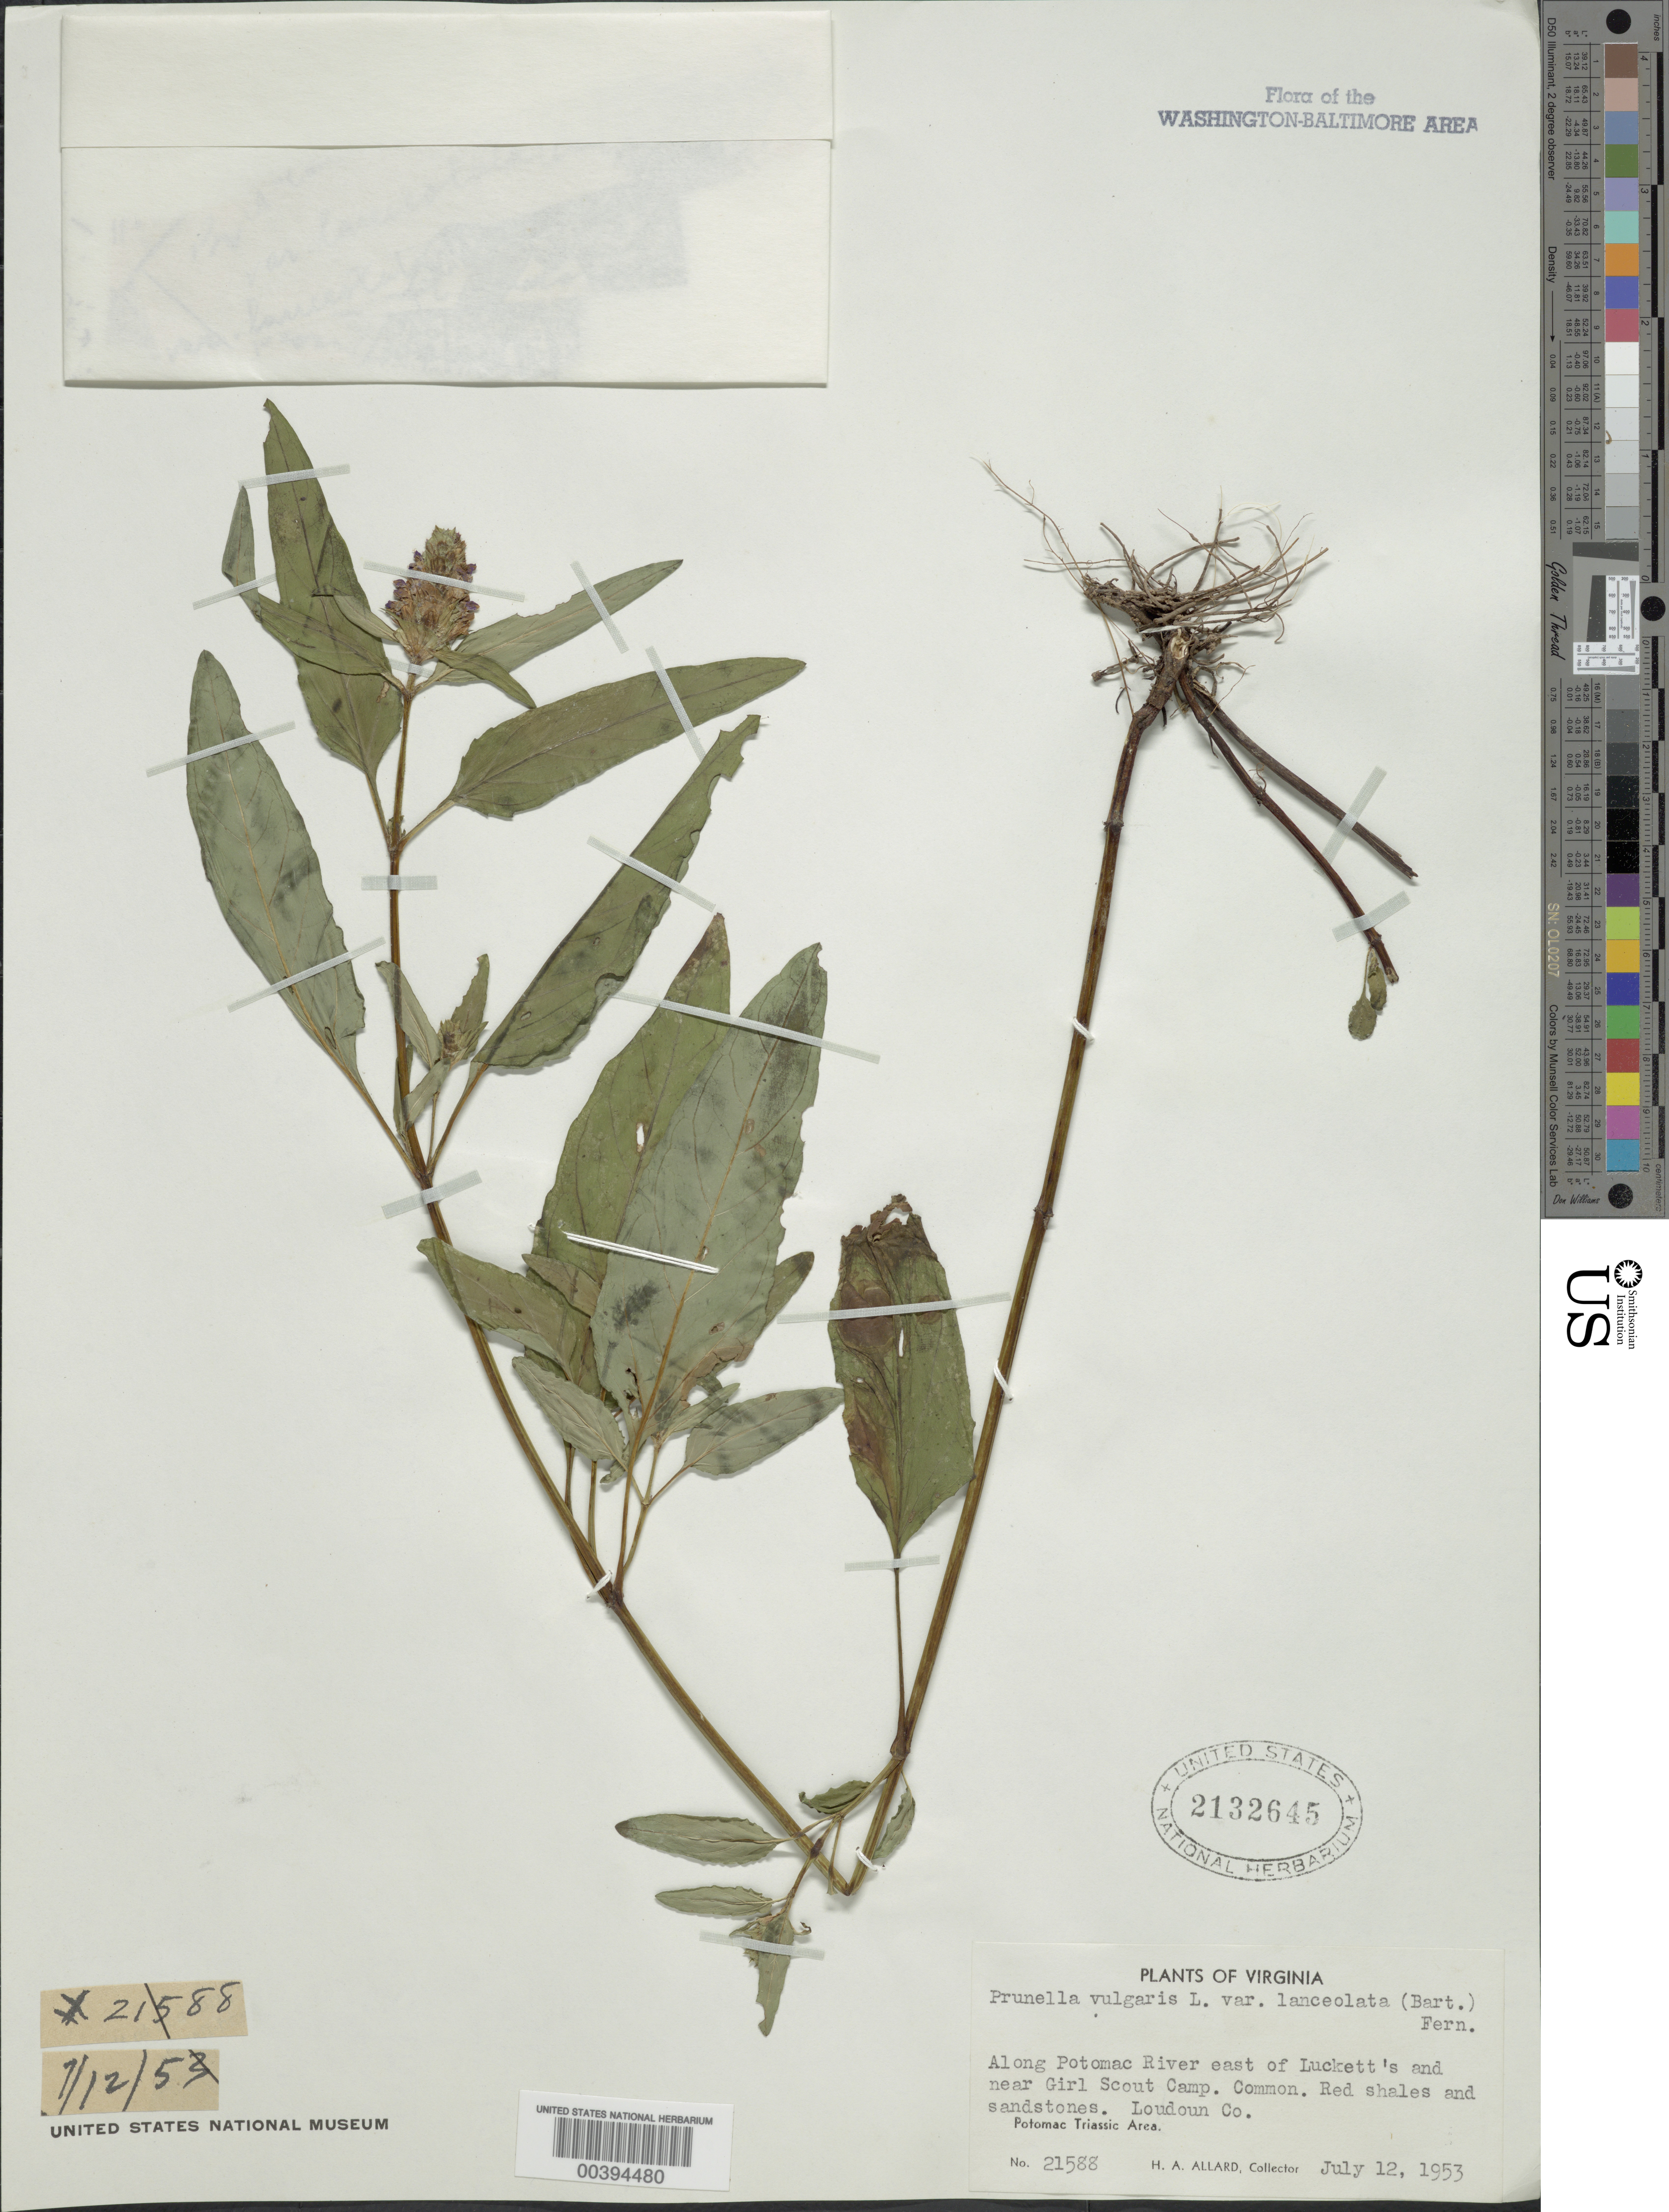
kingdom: Plantae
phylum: Tracheophyta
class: Magnoliopsida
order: Lamiales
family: Lamiaceae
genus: Prunella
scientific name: Prunella vulgaris var. lanceolata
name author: (W.P.C. Barton) Fernald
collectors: H. A. Allard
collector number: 21588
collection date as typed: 12 Jul 1953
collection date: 1953-07-12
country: United States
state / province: Virginia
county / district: Loudoun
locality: Along Potomac River, east of Lucketts near Girl Scout Camp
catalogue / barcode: US 2132645